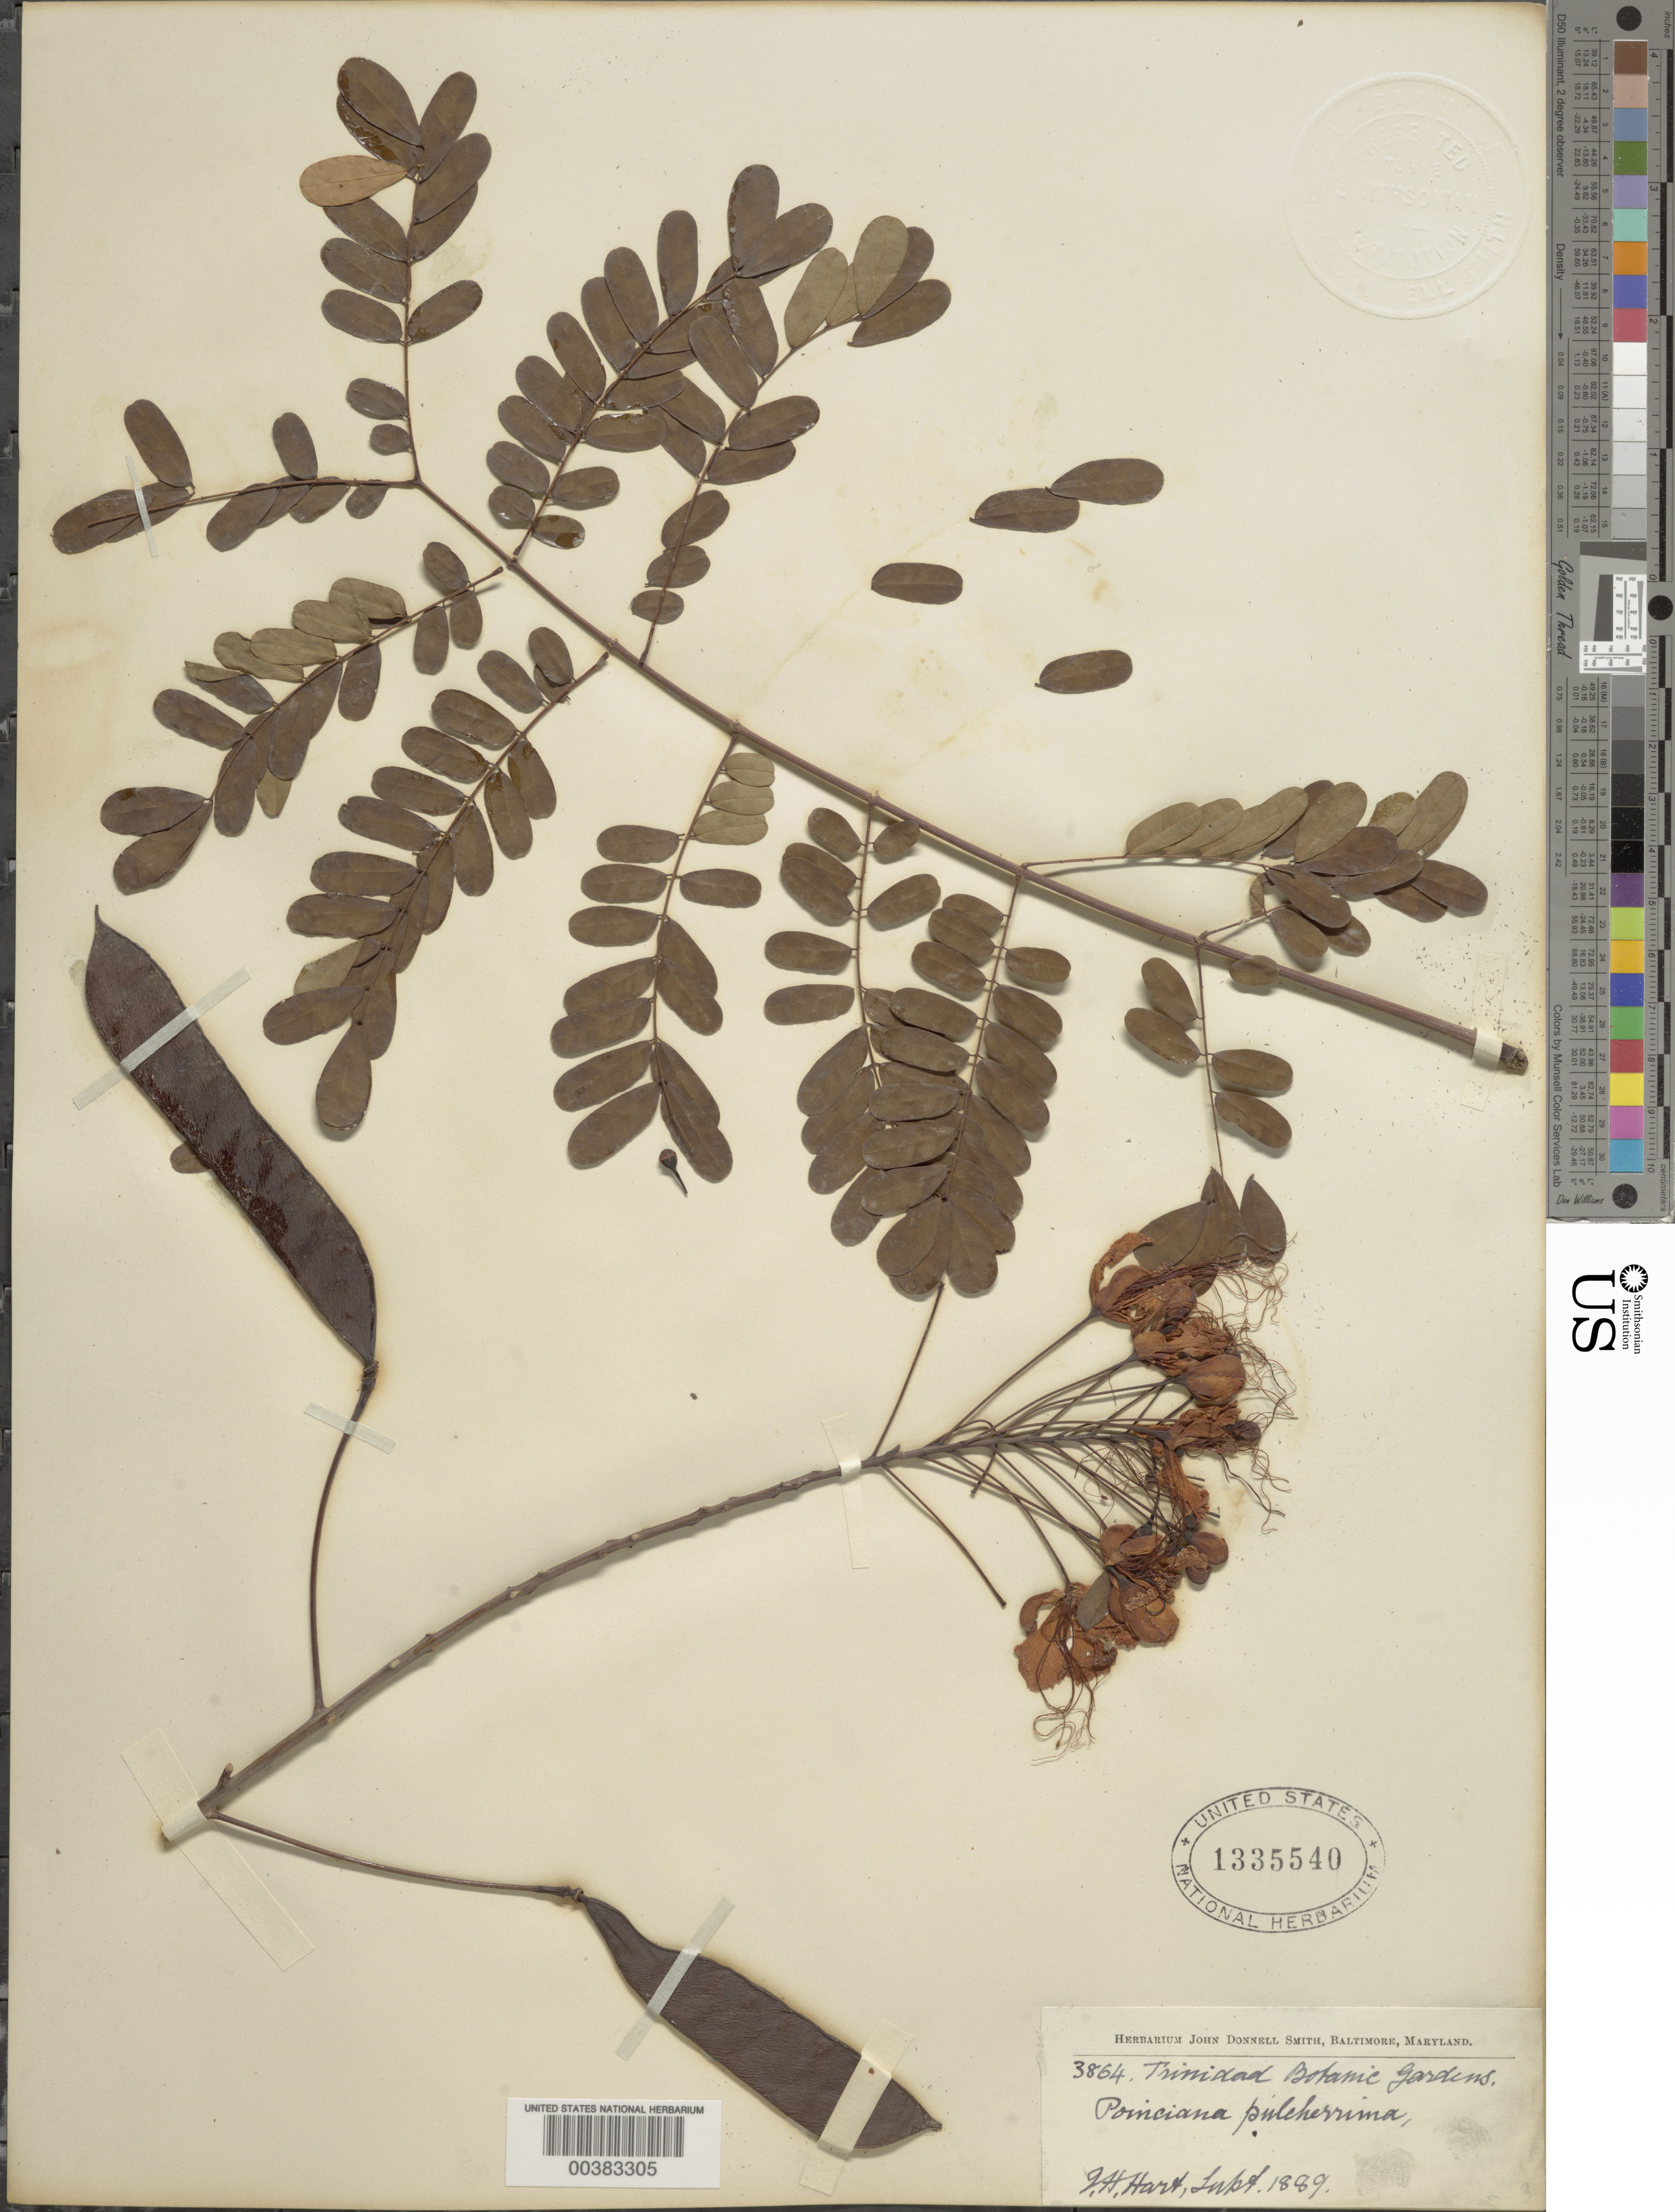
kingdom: Plantae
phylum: Tracheophyta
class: Magnoliopsida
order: Fabales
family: Fabaceae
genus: Caesalpinia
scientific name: Caesalpinia pulcherrima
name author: (L.) Sw.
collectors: J. H. Hart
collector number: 3864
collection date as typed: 1889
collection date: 1889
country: Trinidad and Tobago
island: Trinidad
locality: Trinidad botanic gardens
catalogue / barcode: US 1335540